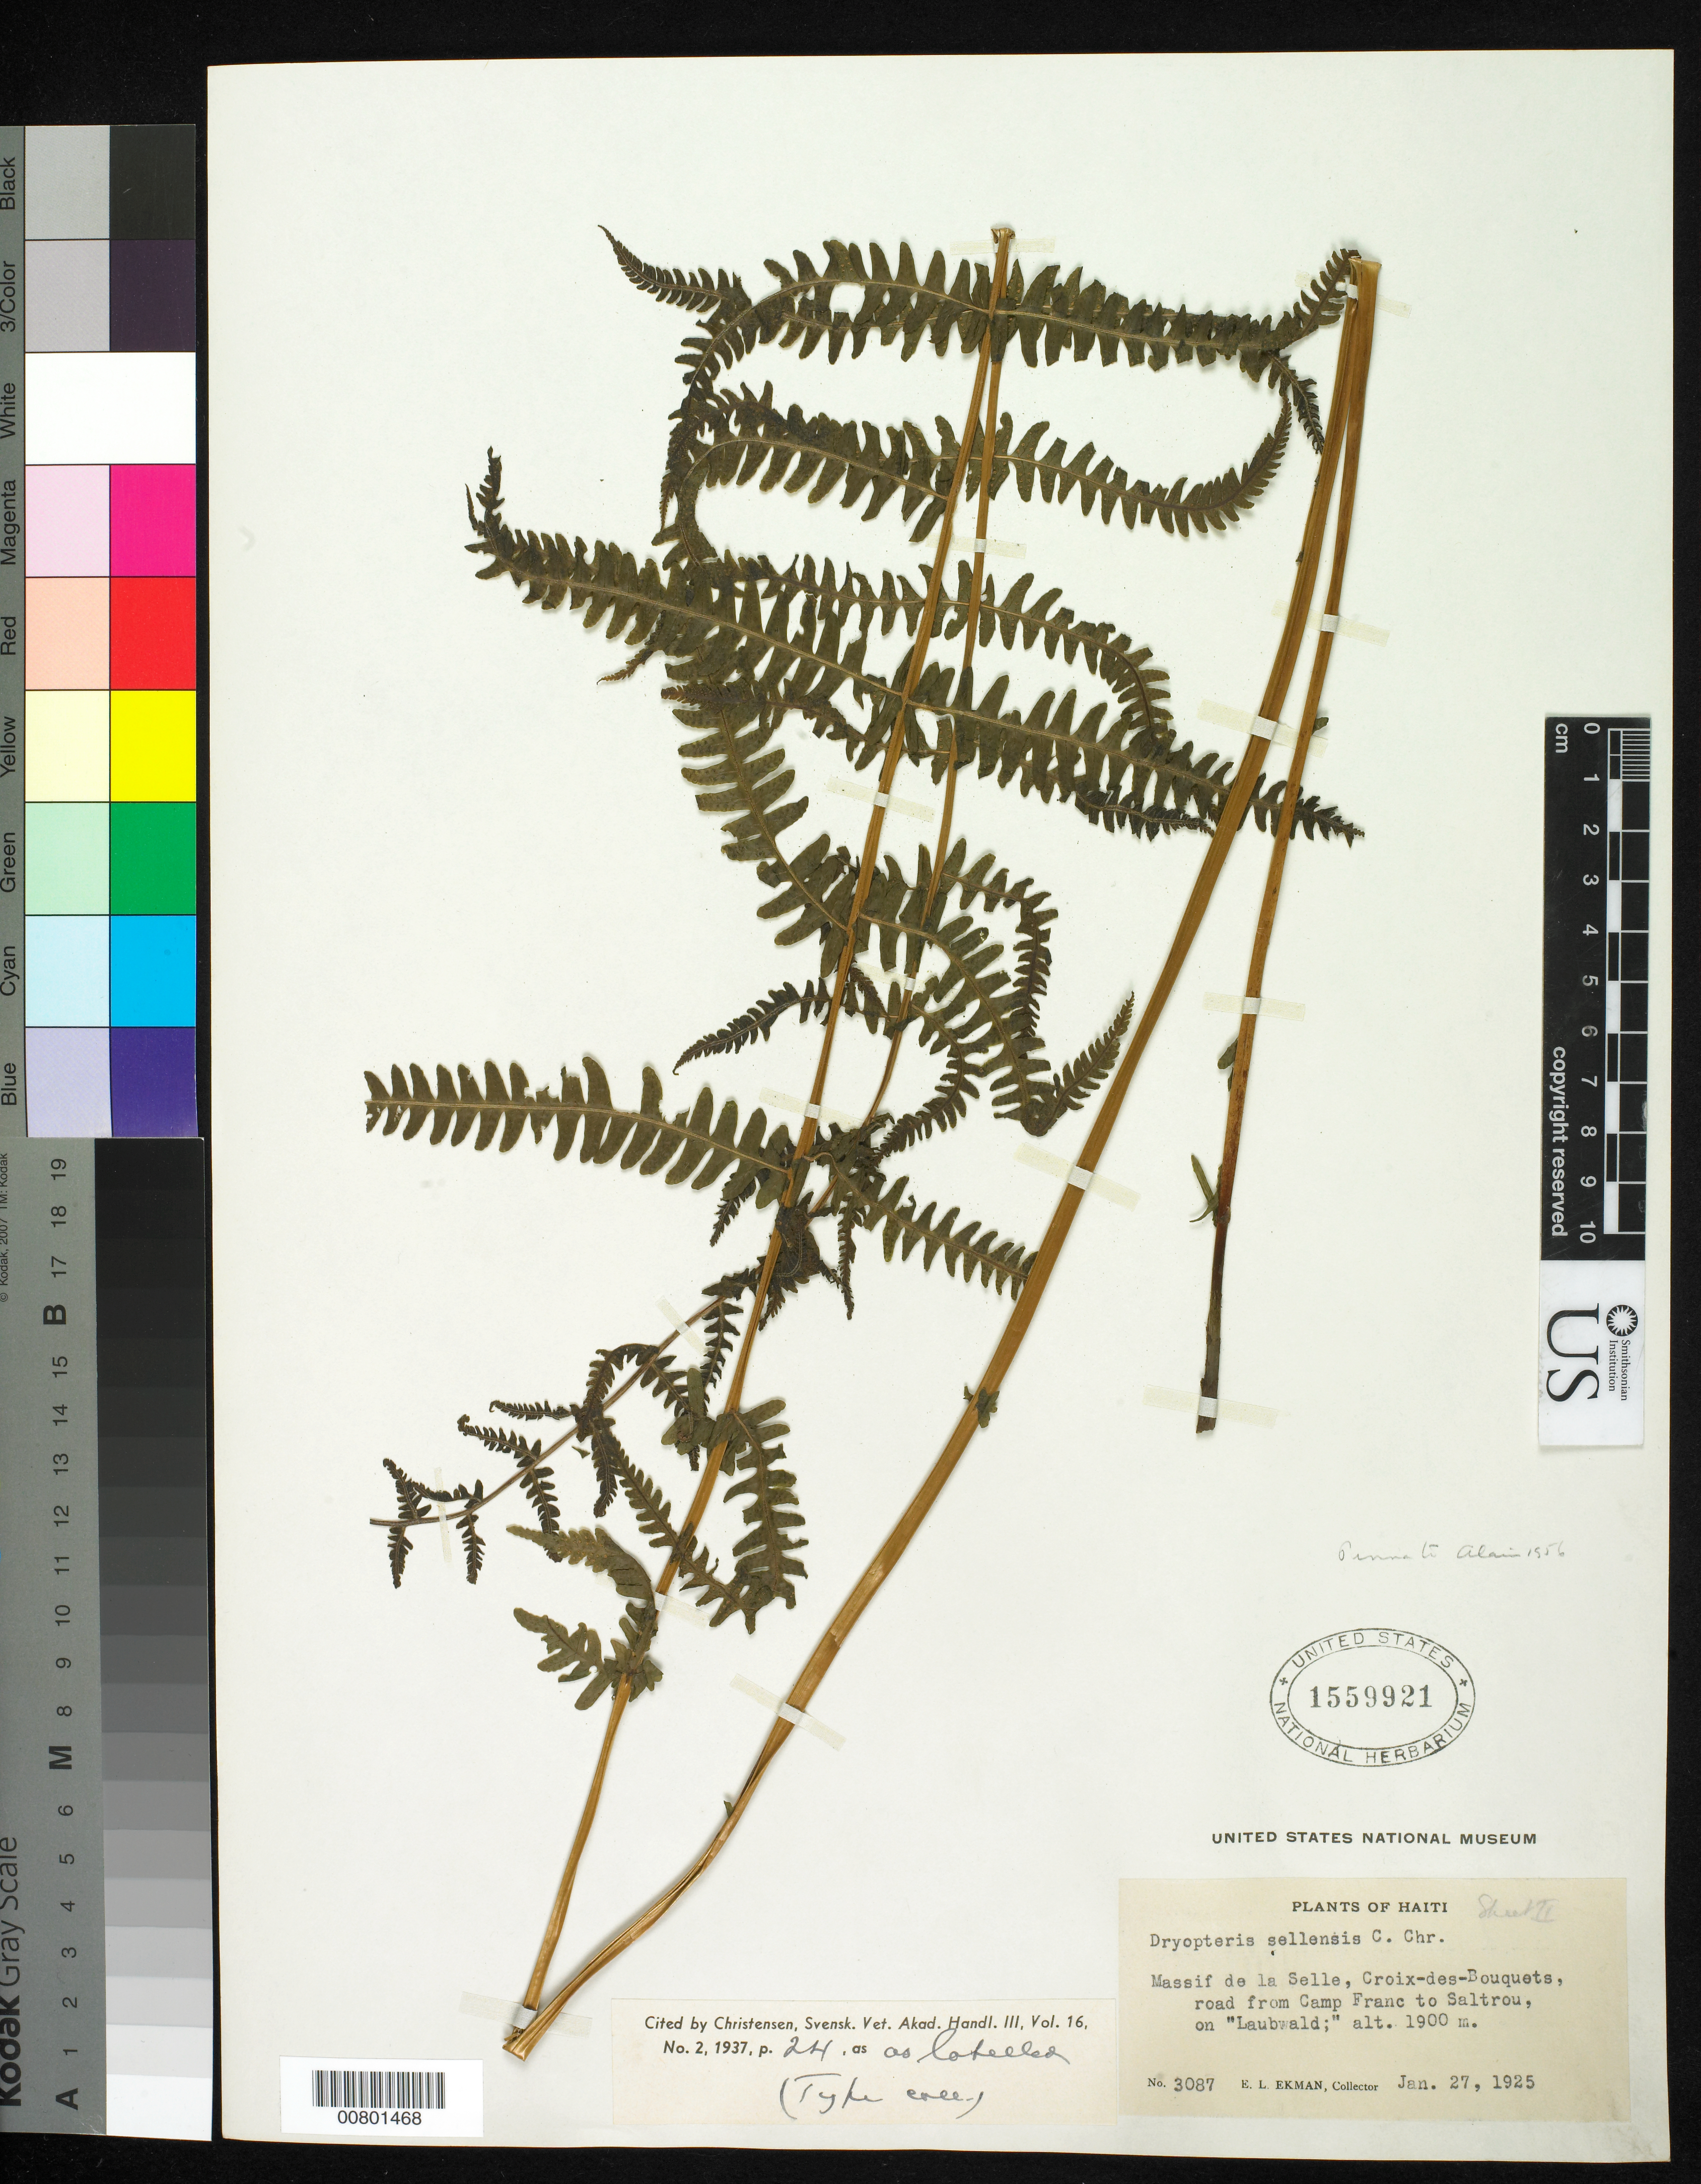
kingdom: Plantae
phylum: Tracheophyta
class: Polypodiopsida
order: Polypodiales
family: Dryopteridaceae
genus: Dryopteris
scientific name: Dryopteris sellensis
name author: C. Chr.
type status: Isotype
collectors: E. L. Ekman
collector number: H3087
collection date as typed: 27 Jan 1925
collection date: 1925-01-27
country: Haiti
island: Hispaniola Island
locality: La Selle, on road to Camp Franc-Saltron.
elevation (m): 1900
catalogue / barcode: US 1559921